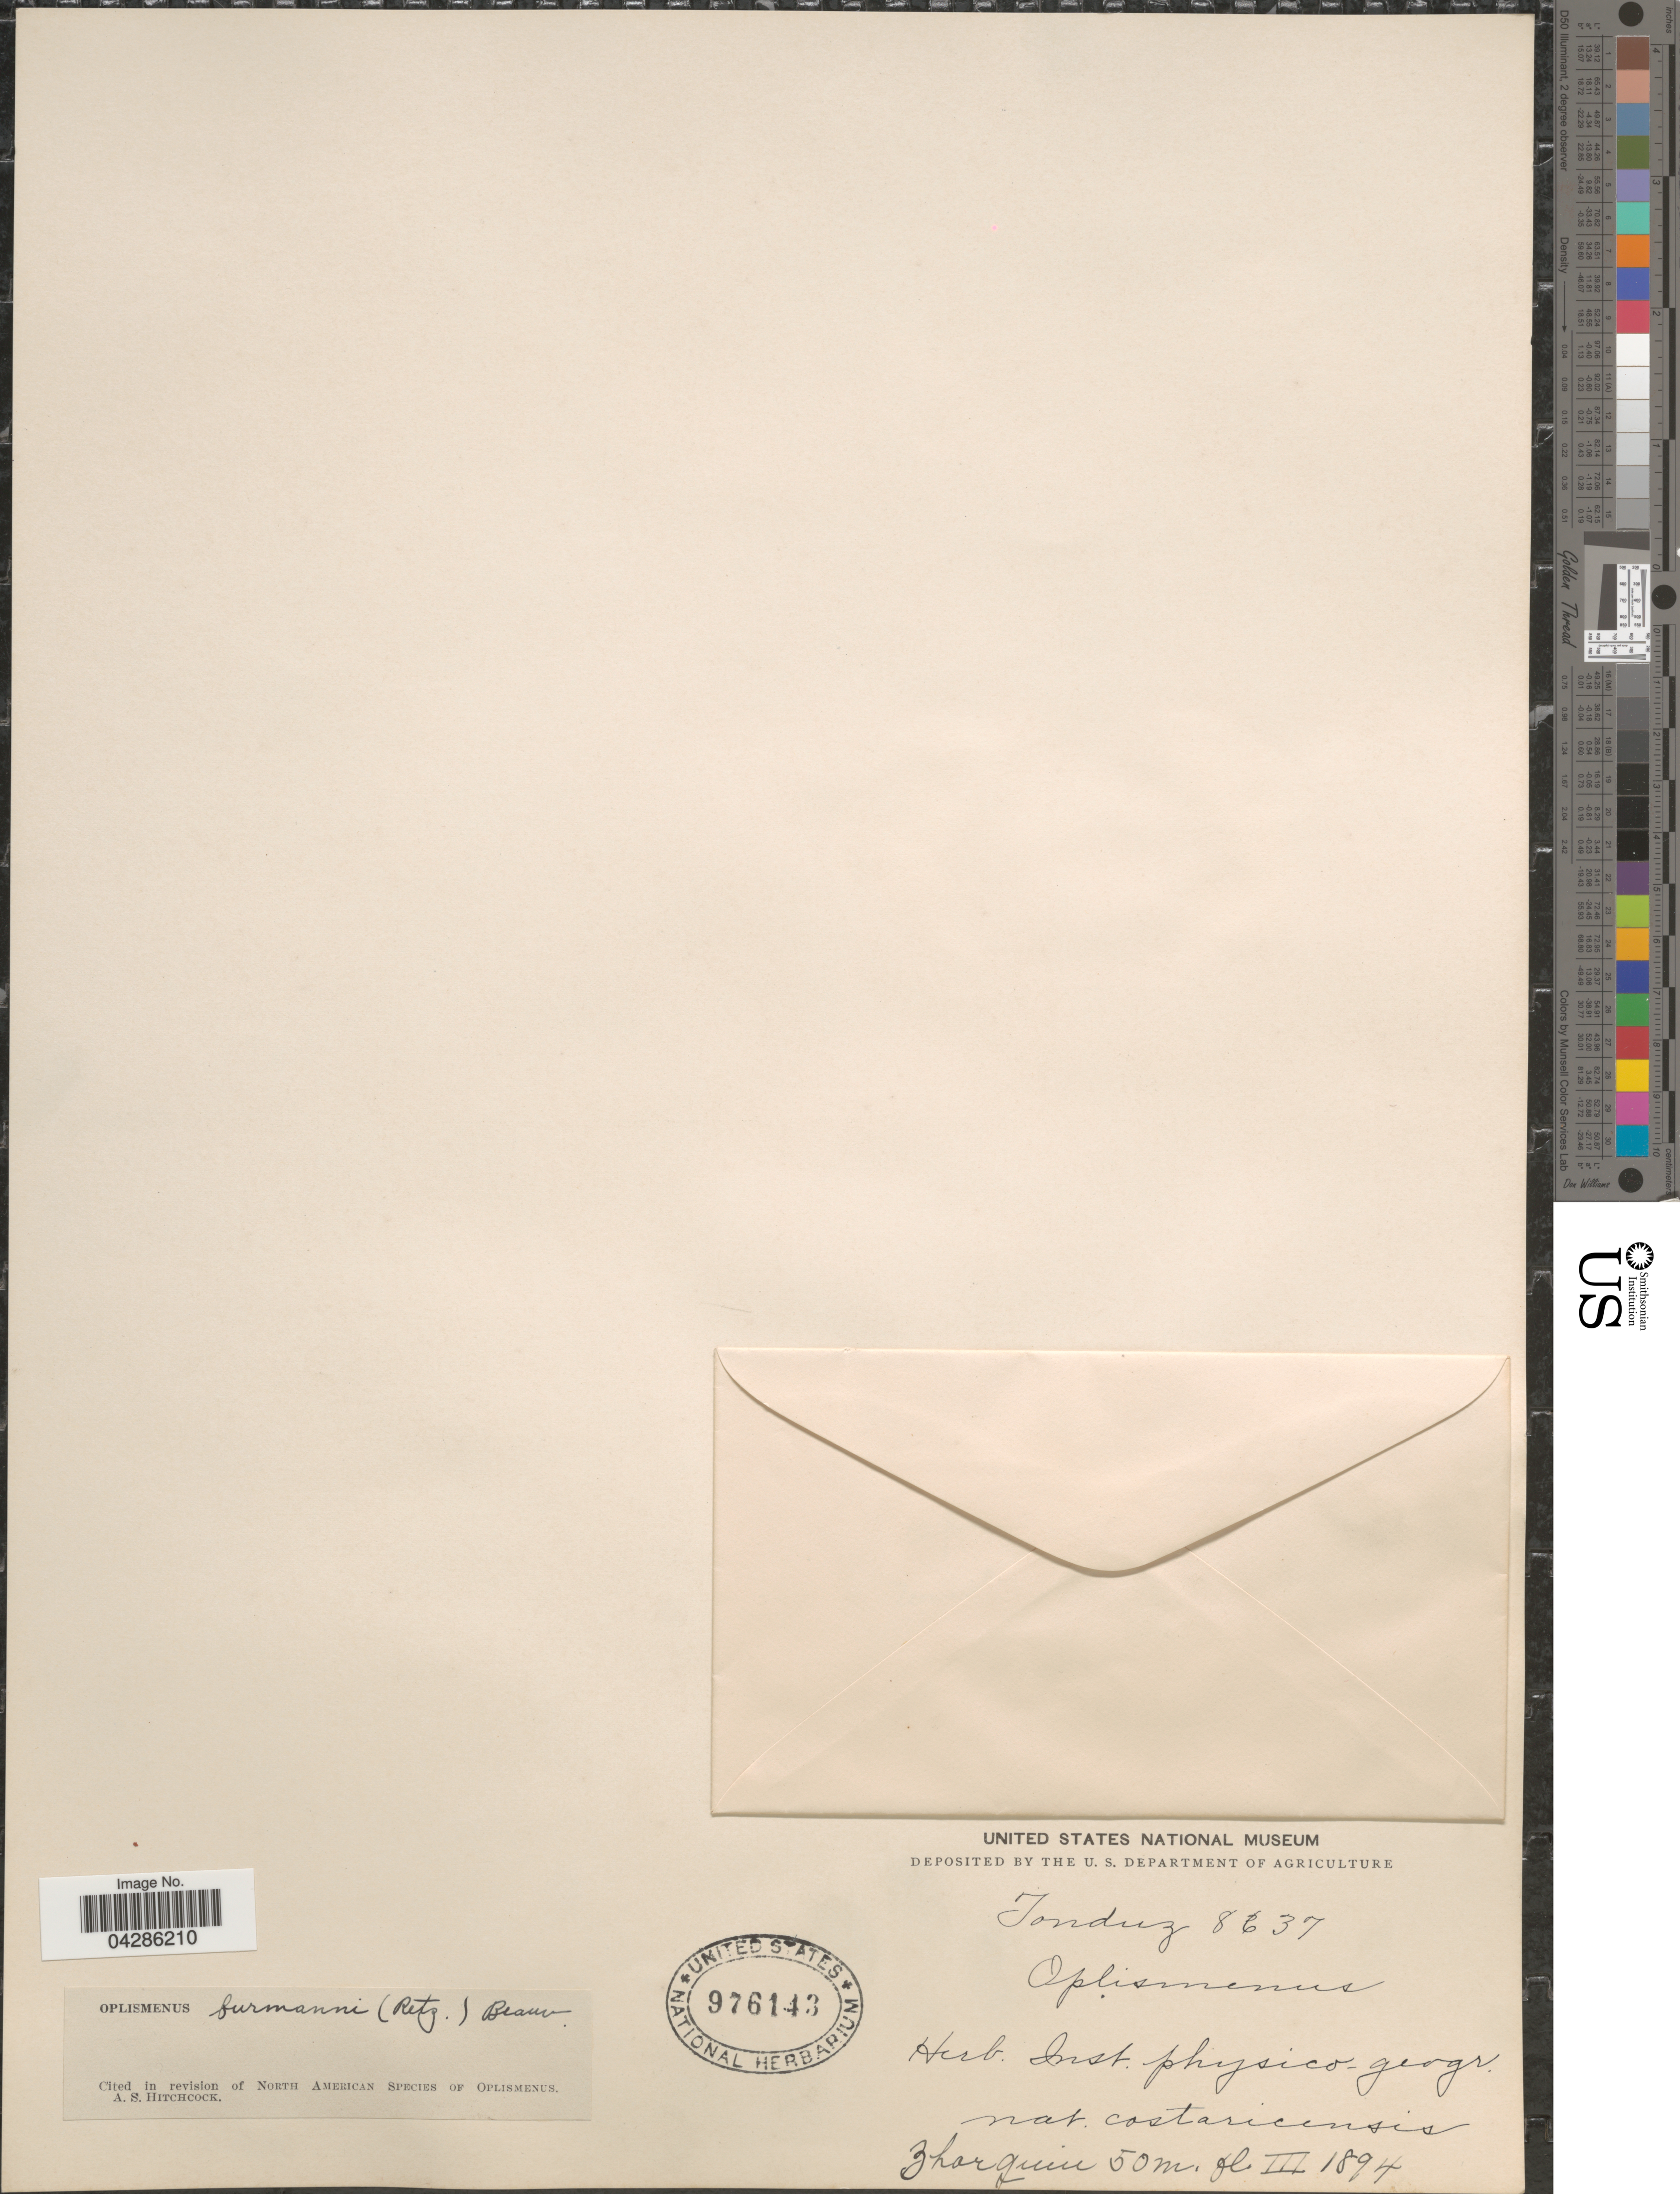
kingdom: Plantae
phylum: Tracheophyta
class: Liliopsida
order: Poales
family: Poaceae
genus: Oplismenus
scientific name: Oplismenus burmannii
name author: (Retz.) P. Beauv.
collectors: Tonduz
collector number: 8637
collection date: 1894-03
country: Costa Rica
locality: Zhorquin.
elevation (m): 50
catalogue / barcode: US 976143